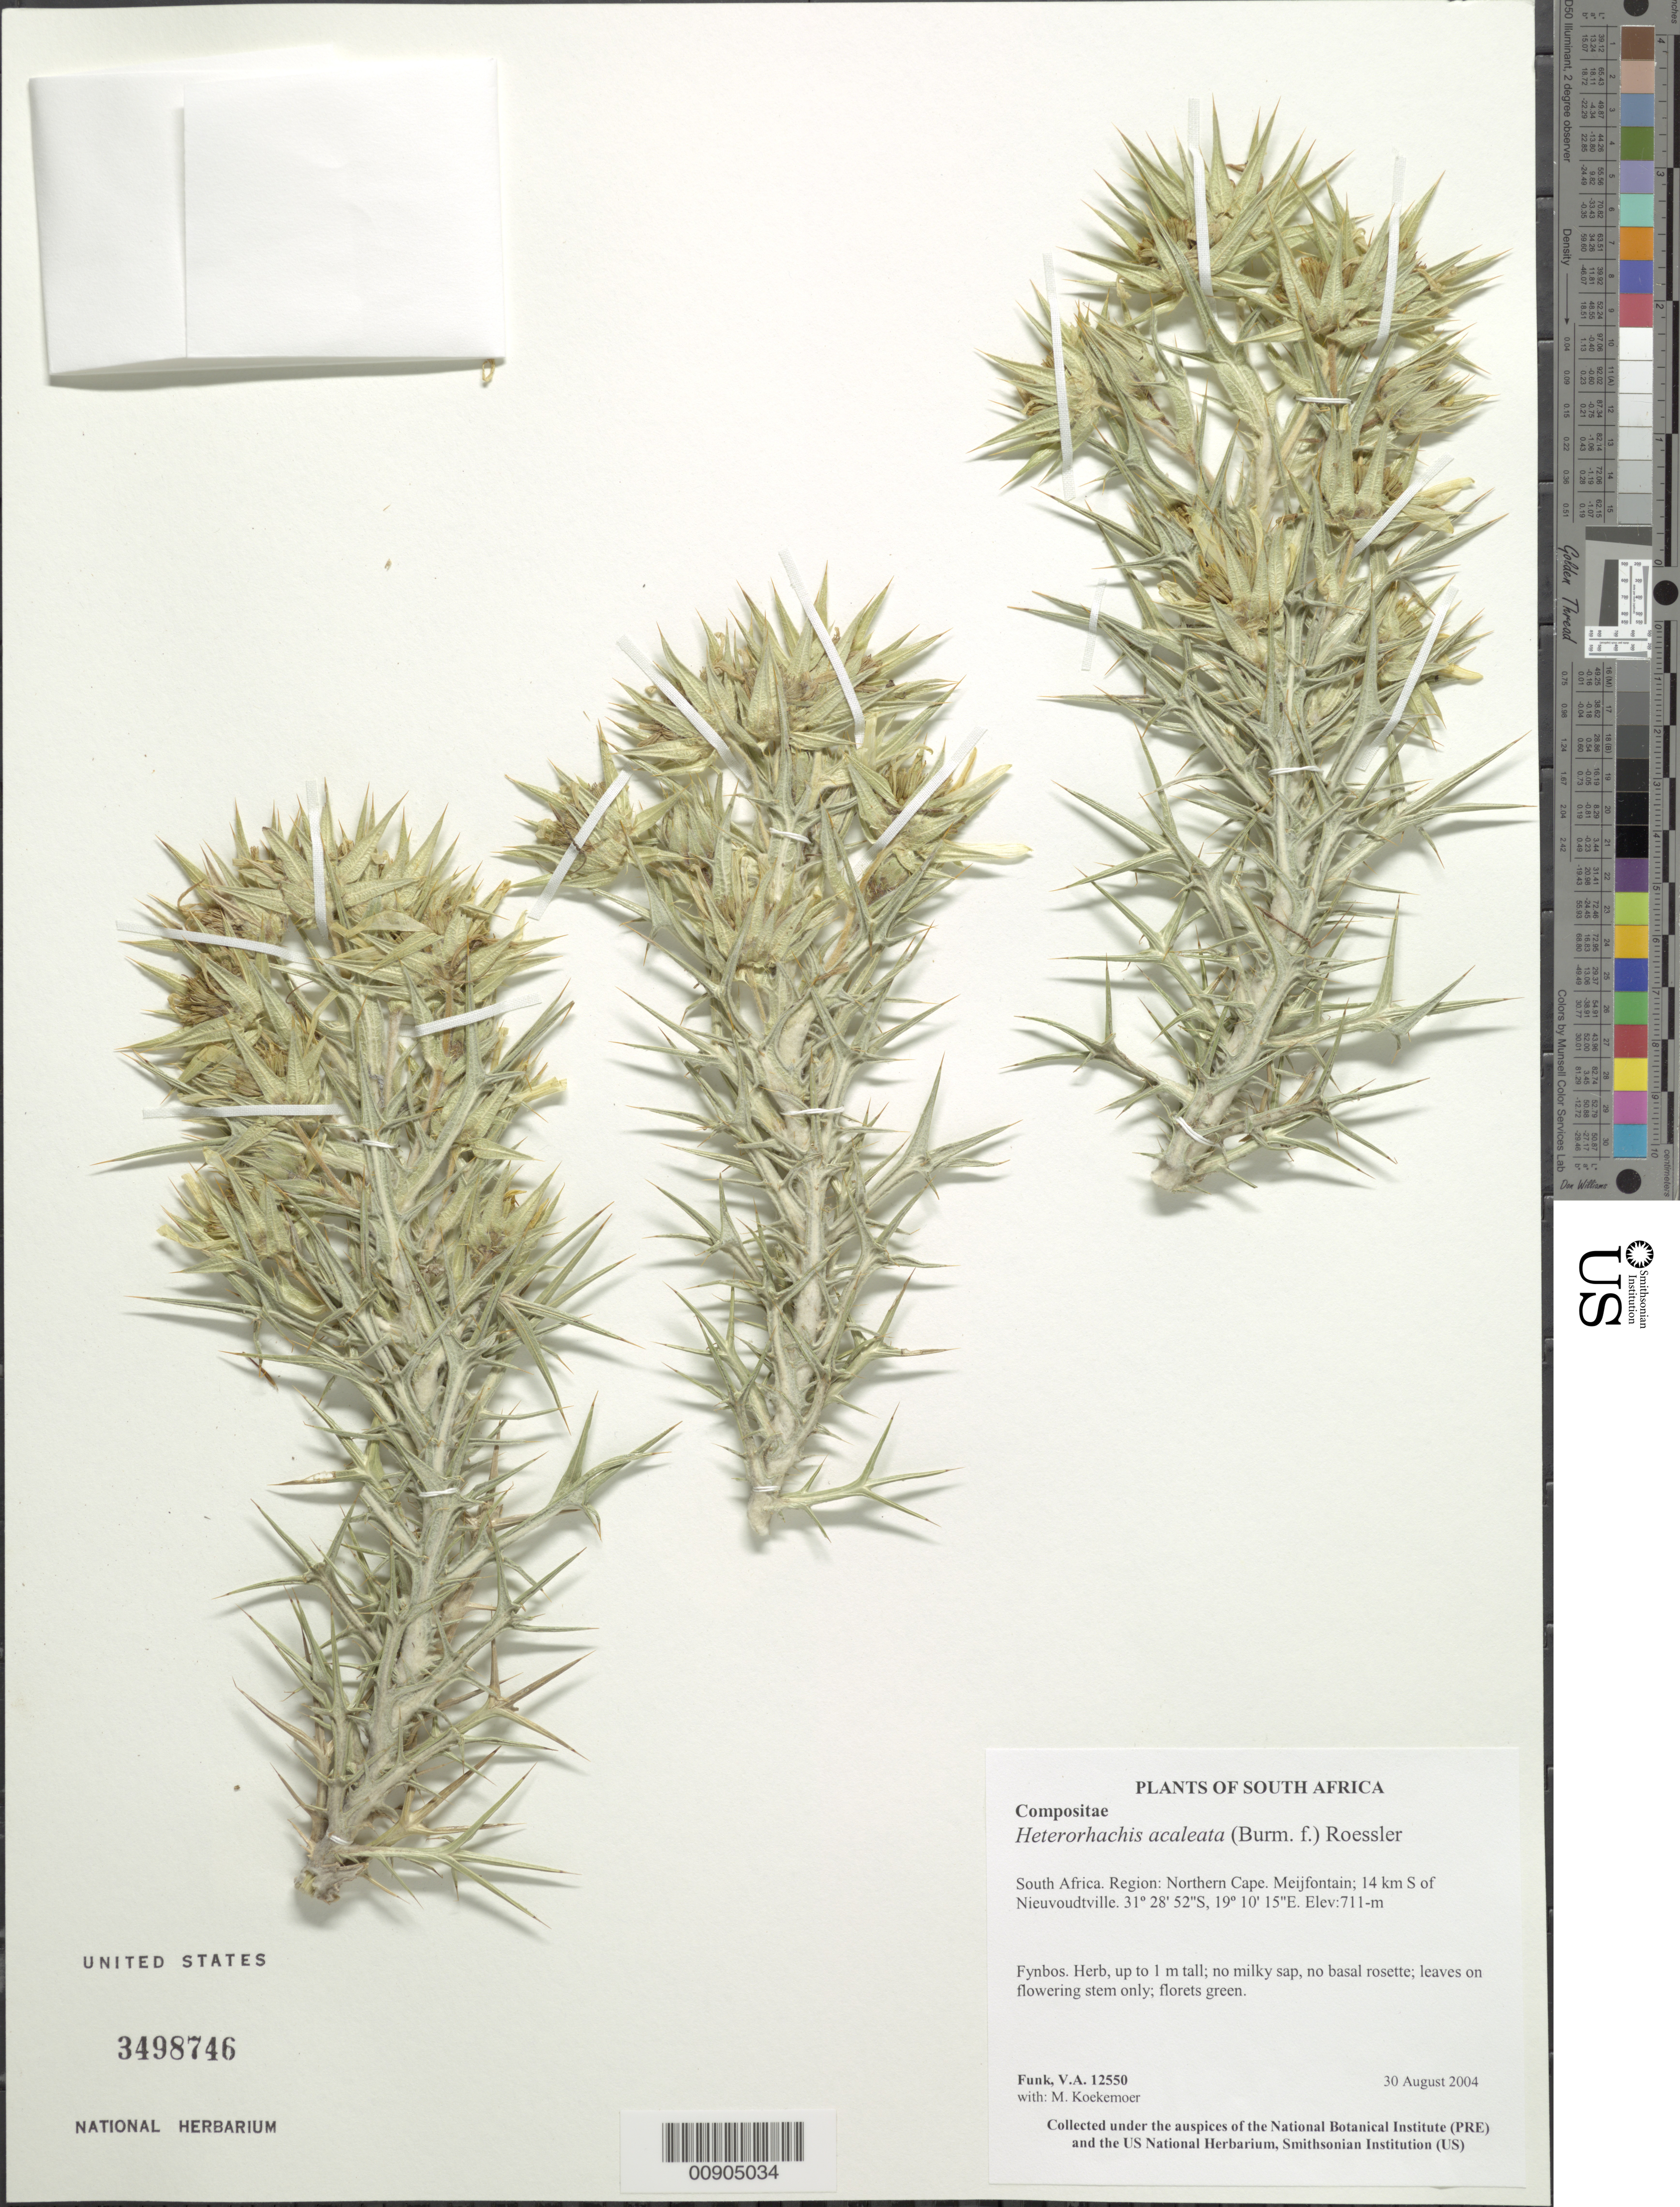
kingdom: Plantae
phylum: Tracheophyta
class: Magnoliopsida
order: Asterales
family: Asteraceae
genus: Heterorhachis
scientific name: Heterorhachis aculeata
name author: (Burm. f.) Roessler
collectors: V. Funk & M. Koekemoer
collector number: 12550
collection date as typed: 30 August 2004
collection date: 2004-08-30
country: South Africa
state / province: Northern Cape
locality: Meijfontain, 14 km S of Nieuvoudtville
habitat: Fynbos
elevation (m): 711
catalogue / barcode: US 3498746